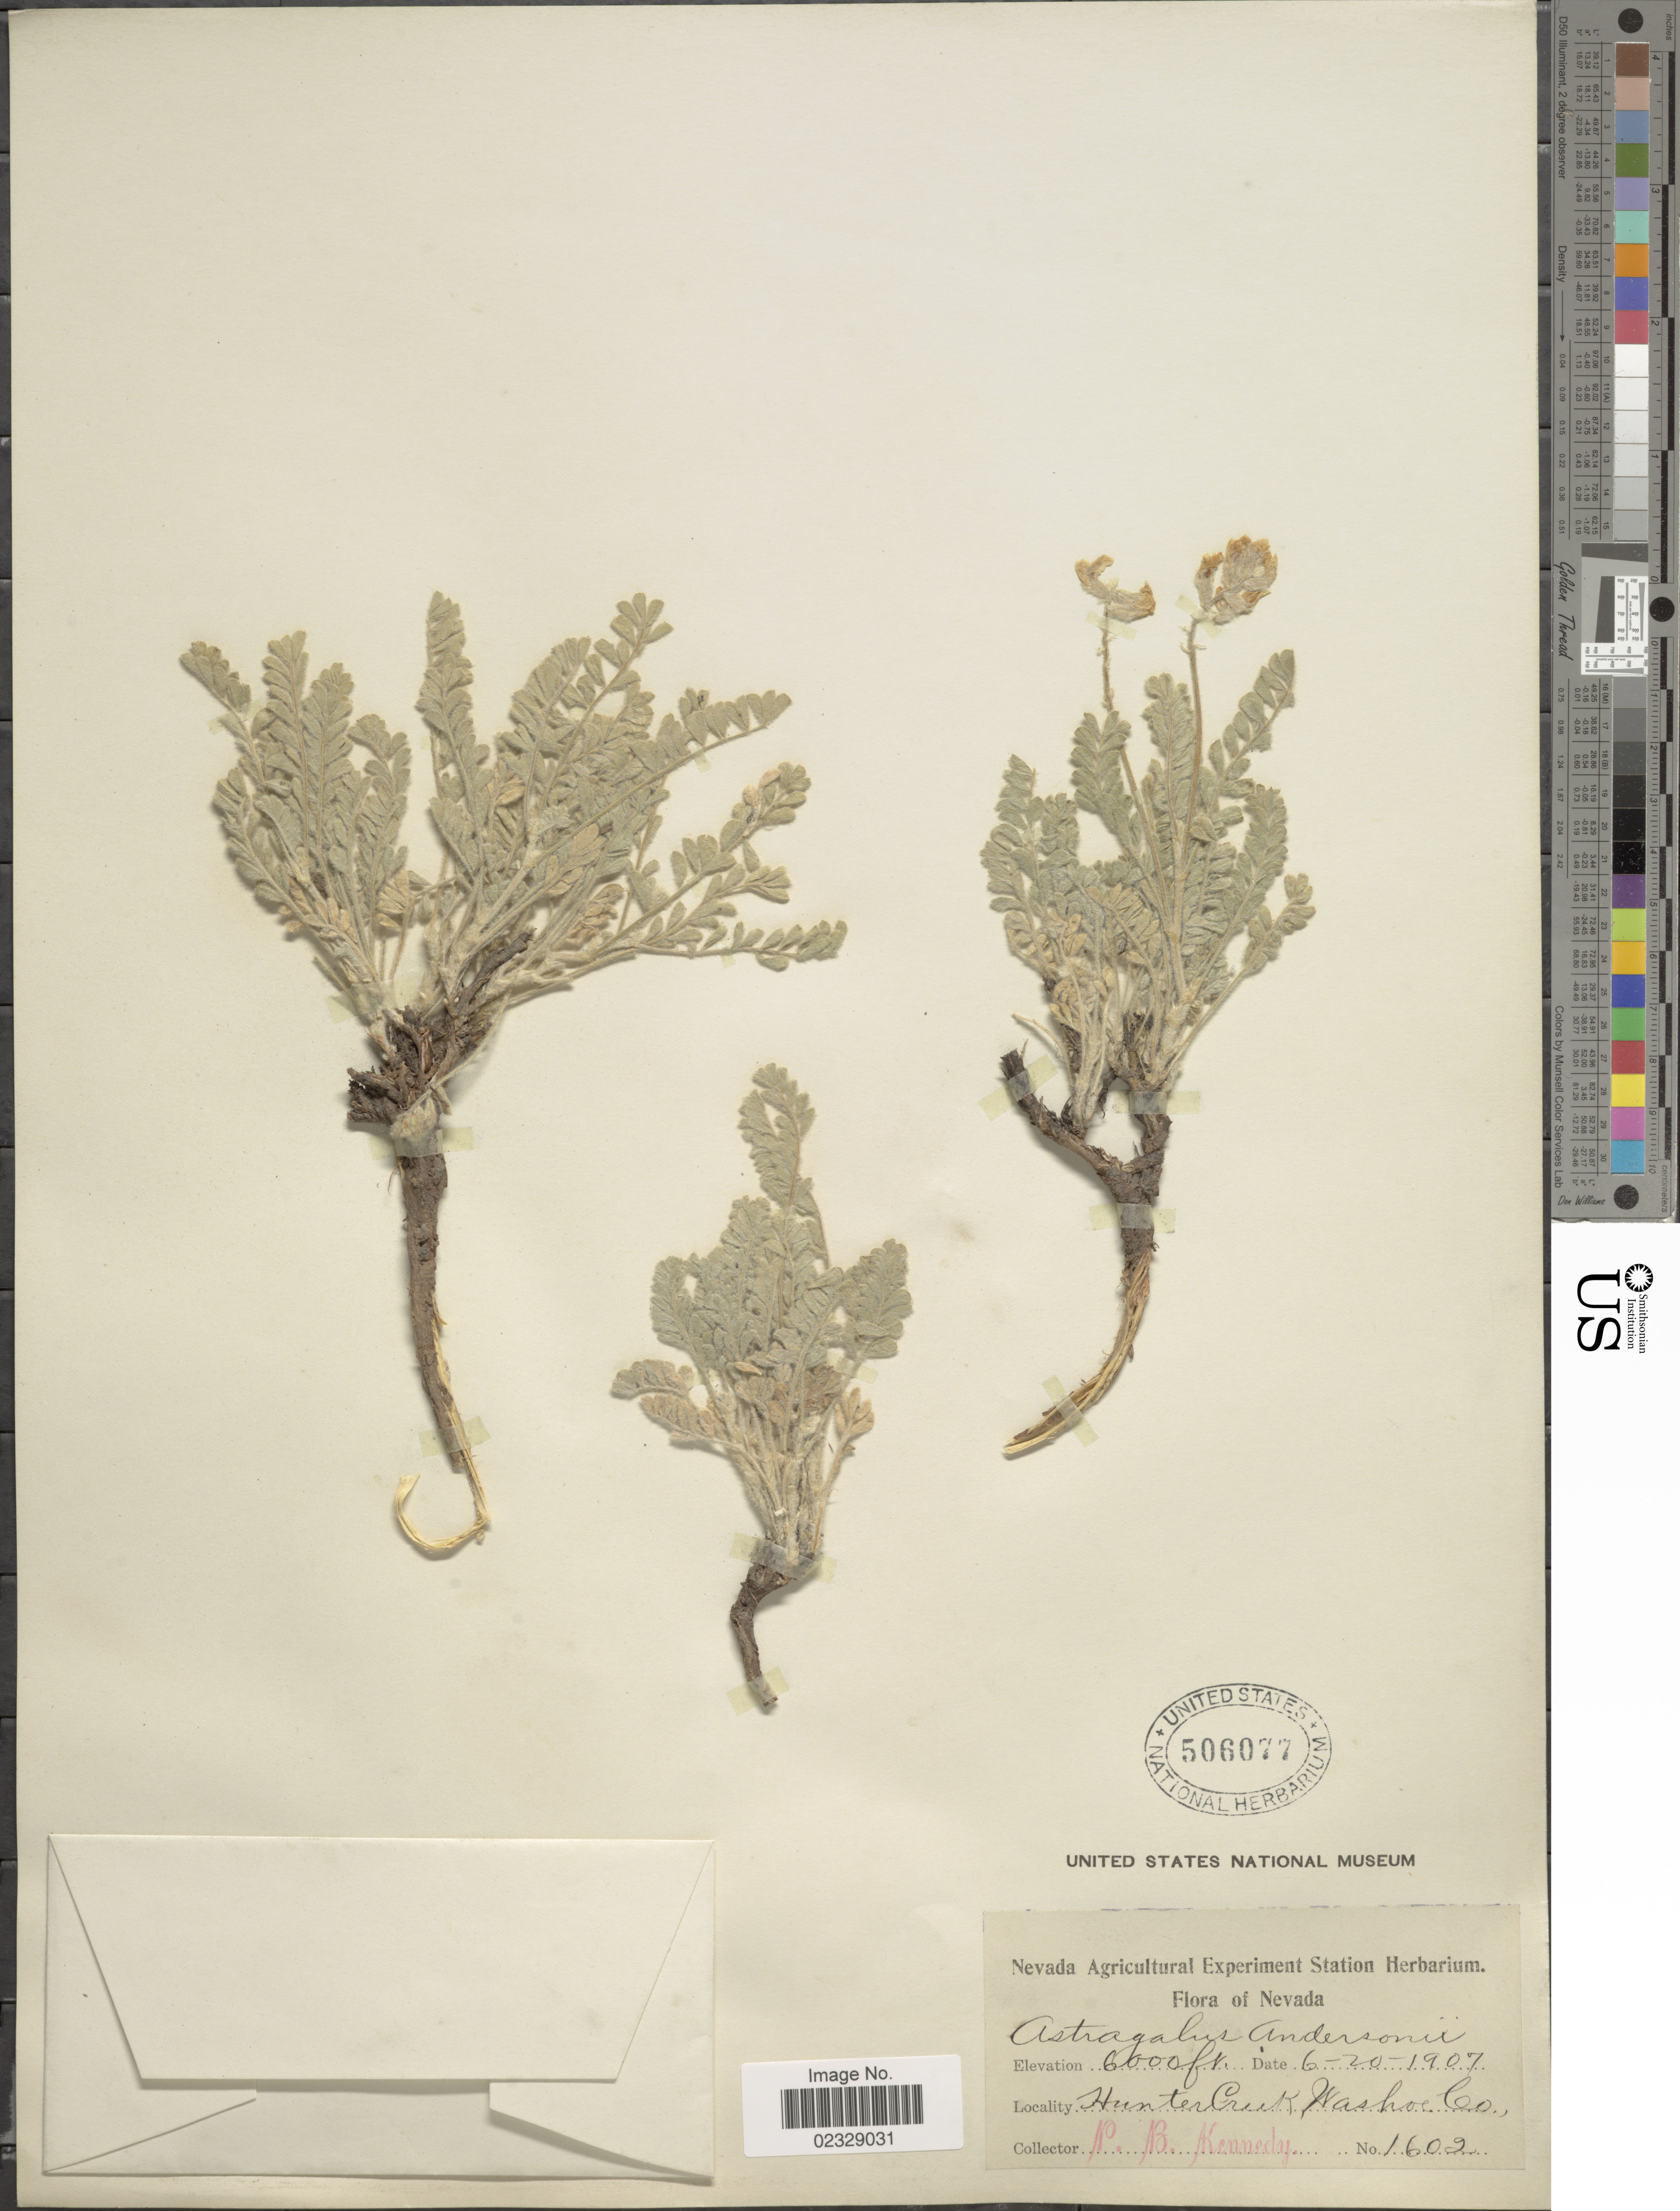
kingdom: Plantae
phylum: Tracheophyta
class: Magnoliopsida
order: Fabales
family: Fabaceae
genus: Astragalus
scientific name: Astragalus andersonii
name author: A. Gray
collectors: P. B. Kennedy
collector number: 1602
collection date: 1907-06-20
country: United States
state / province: Nevada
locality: Hunter Creek, Washoe Co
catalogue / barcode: US 506077